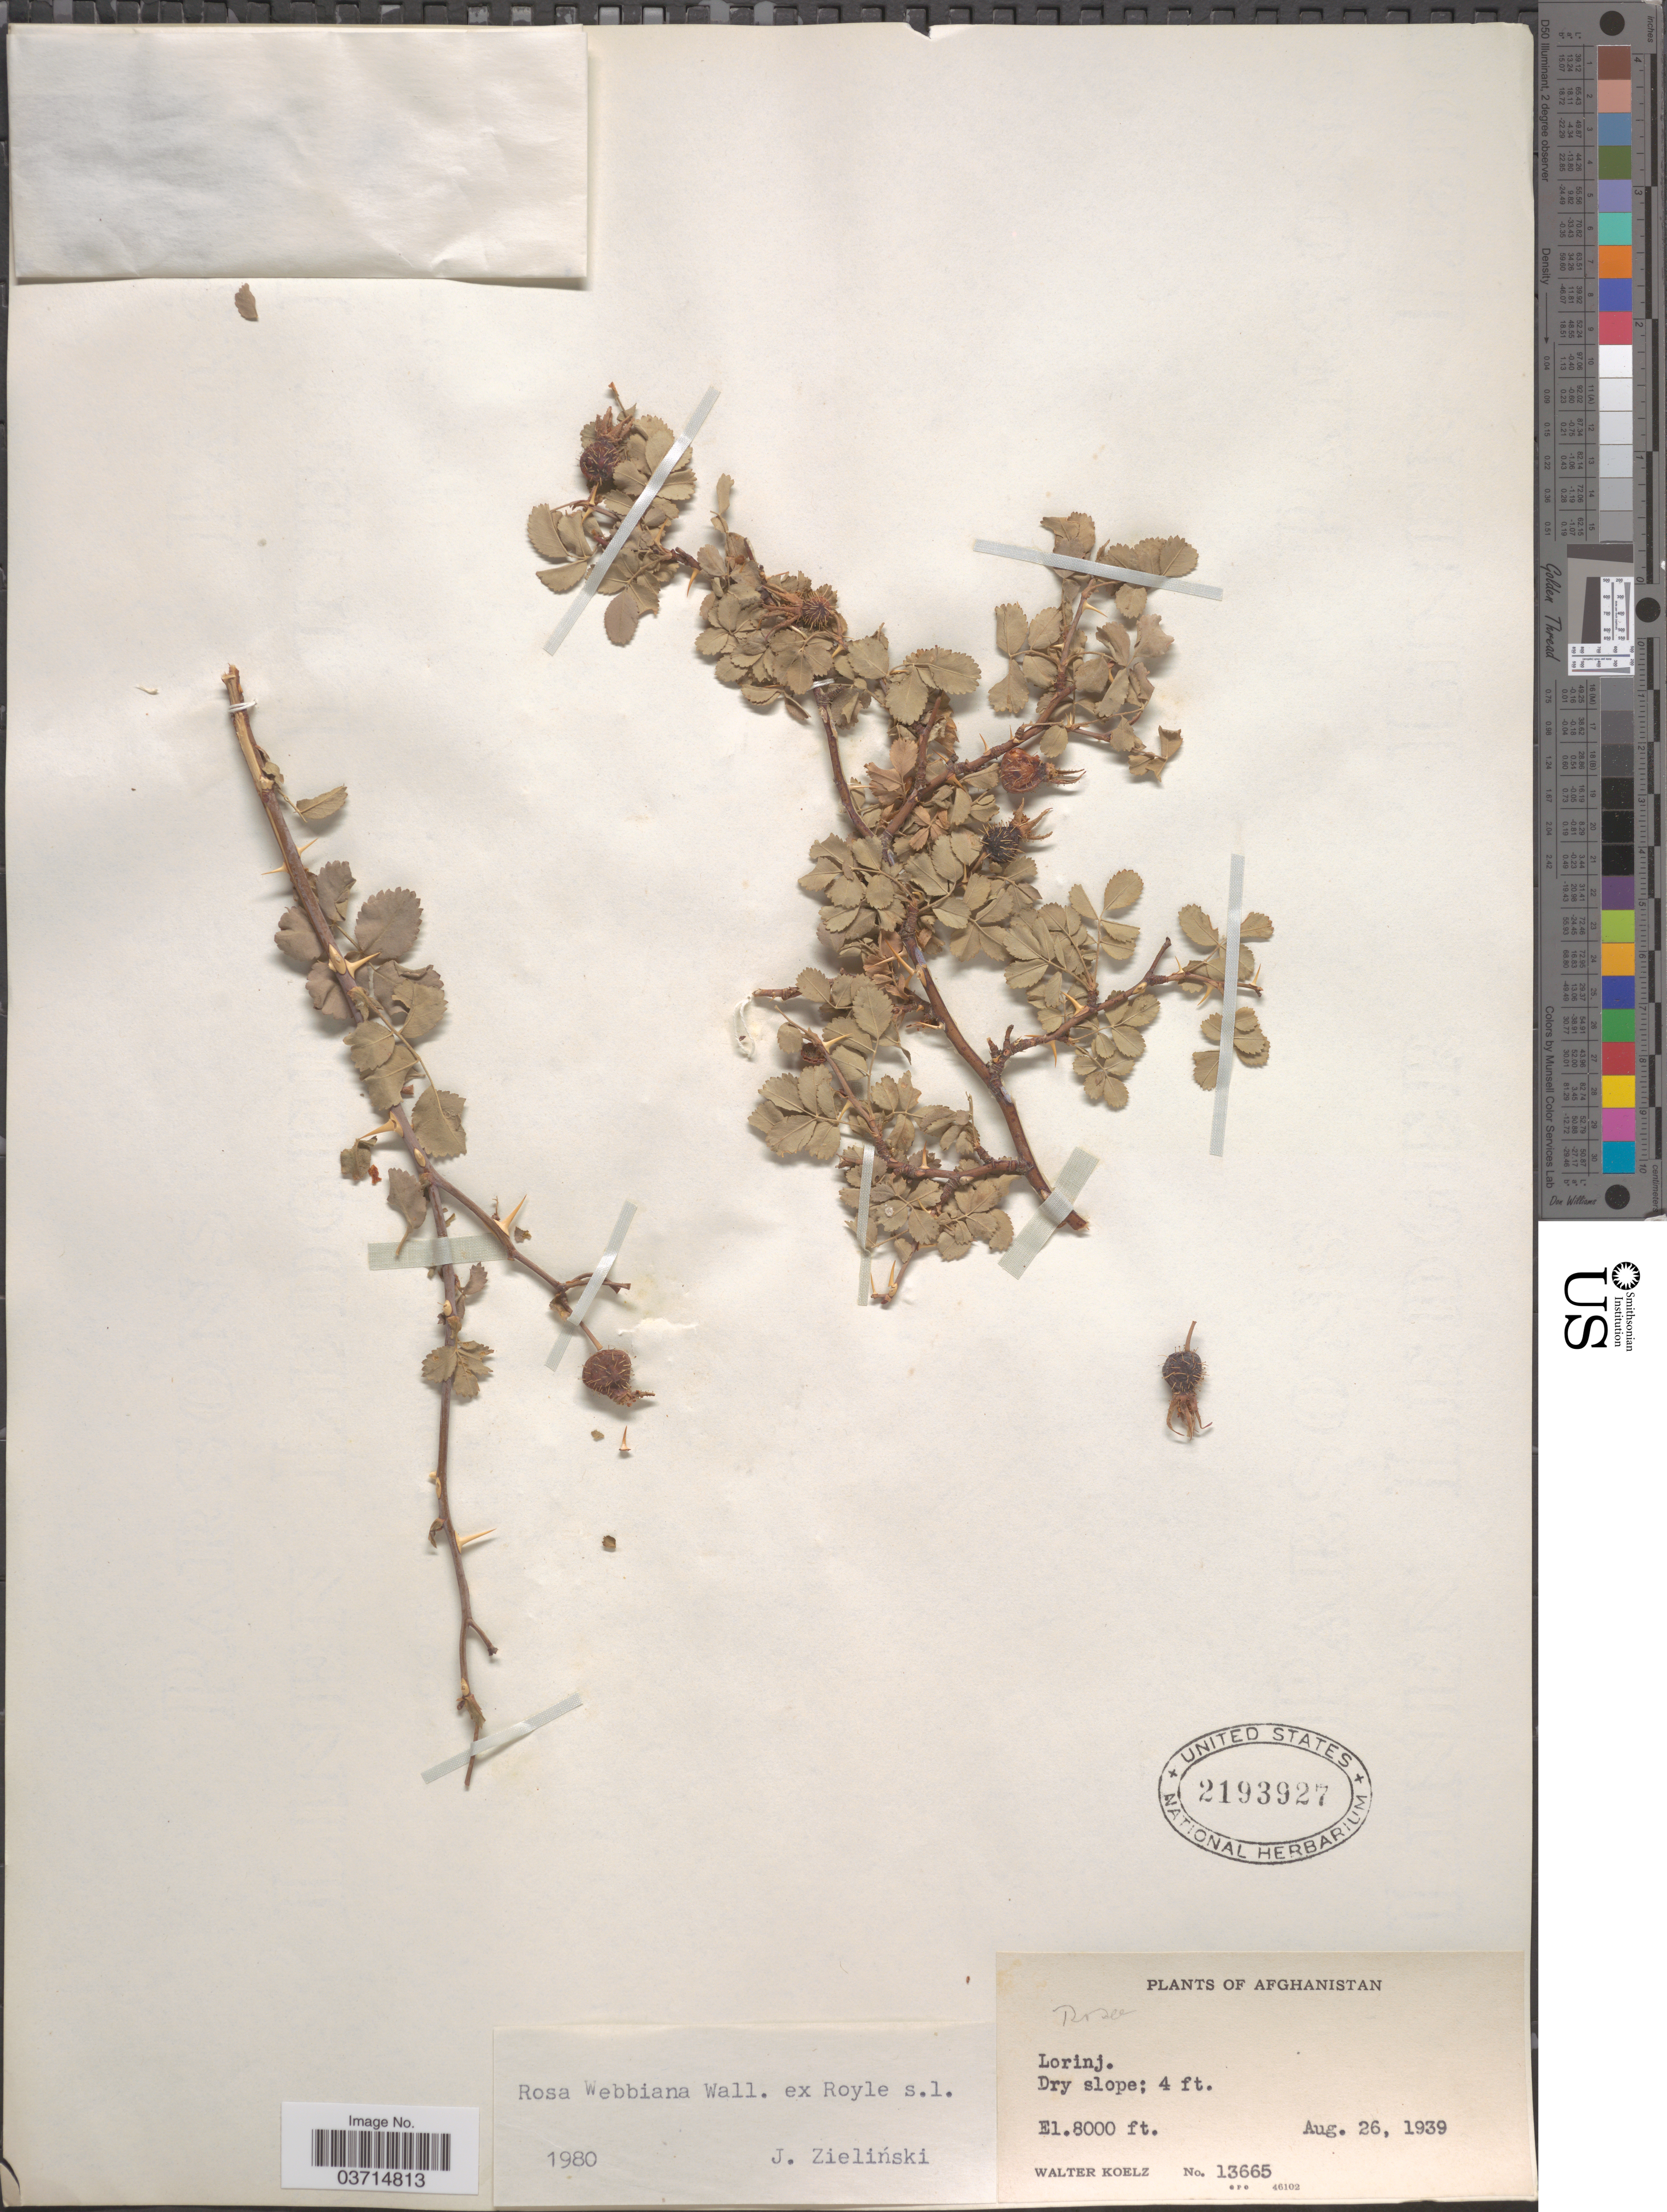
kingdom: Plantae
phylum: Tracheophyta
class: Magnoliopsida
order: Rosales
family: Rosaceae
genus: Rosa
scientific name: Rosa webbiana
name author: Wall. ex Royle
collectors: W. N. Koelz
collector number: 13665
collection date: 1939-08-26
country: Afghanistan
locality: Lorinj.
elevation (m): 2438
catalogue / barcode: US 2193927